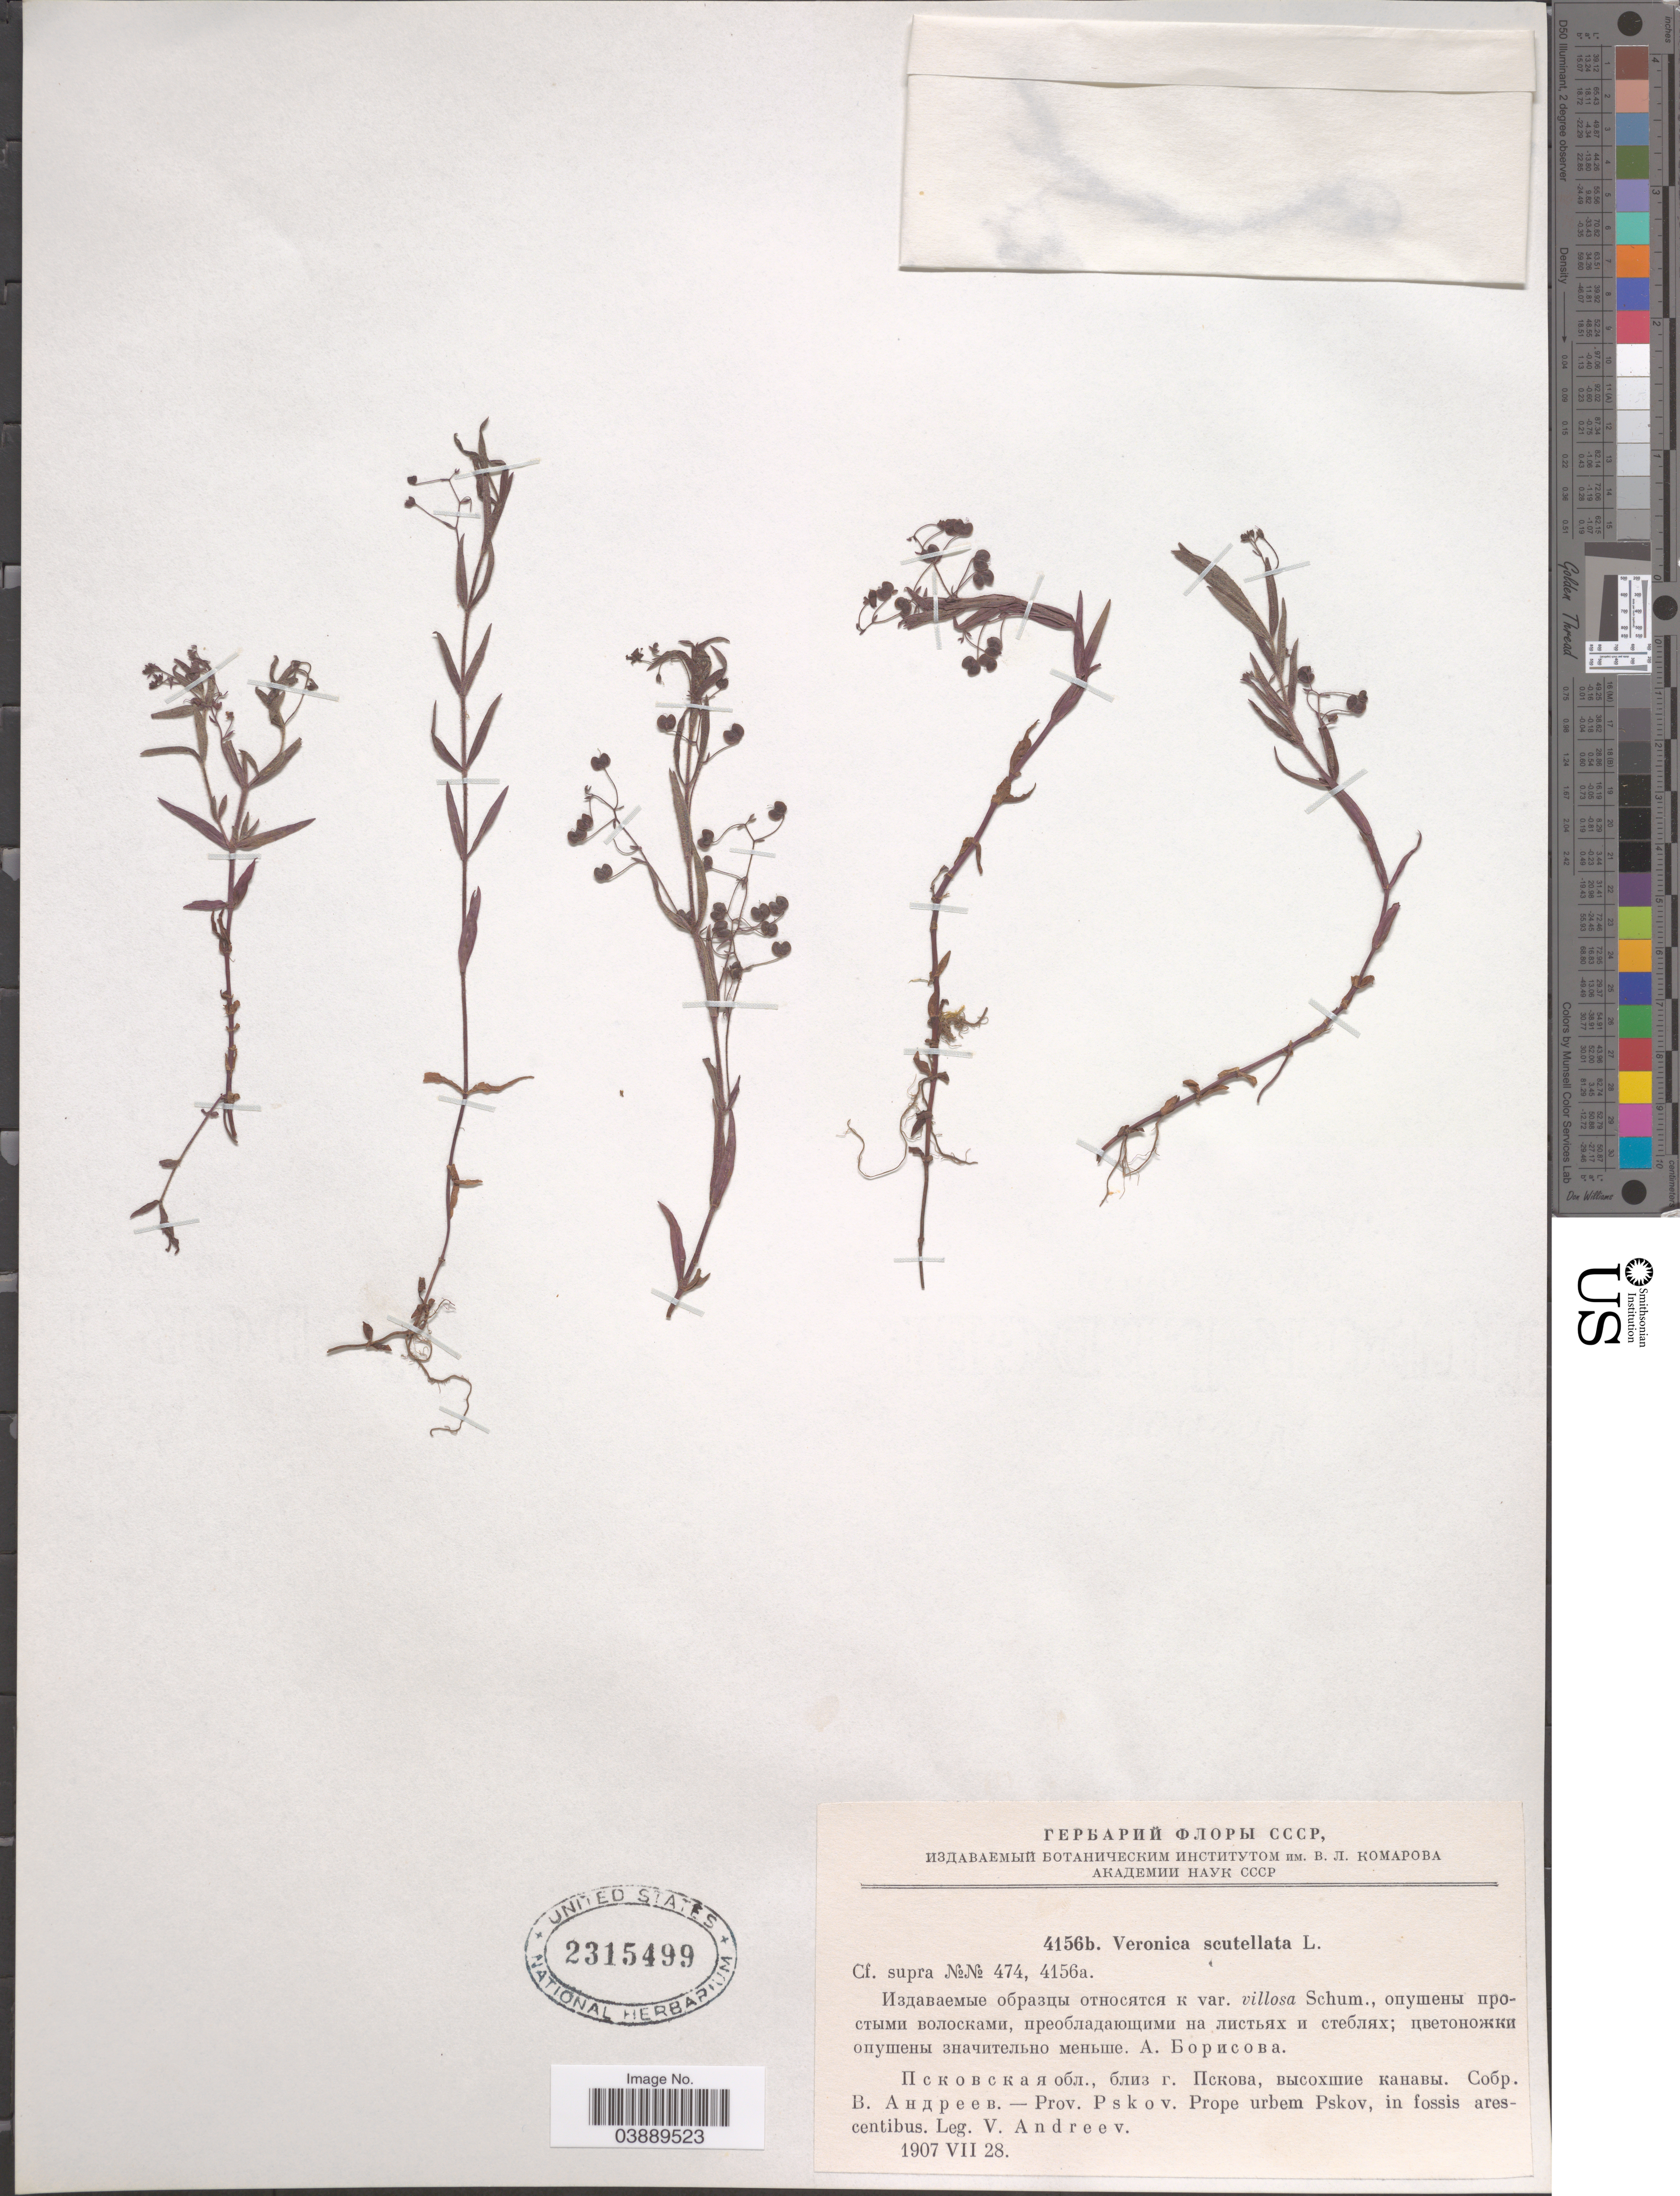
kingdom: Plantae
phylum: Tracheophyta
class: Magnoliopsida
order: Lamiales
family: Plantaginaceae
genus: Veronica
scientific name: Veronica scutellata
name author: L.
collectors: V. Andreev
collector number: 4156b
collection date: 1907-07-28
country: Russian Federation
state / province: Pskov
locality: Prope urbem Pskov, in fossis arescentibus.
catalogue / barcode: US 2315499